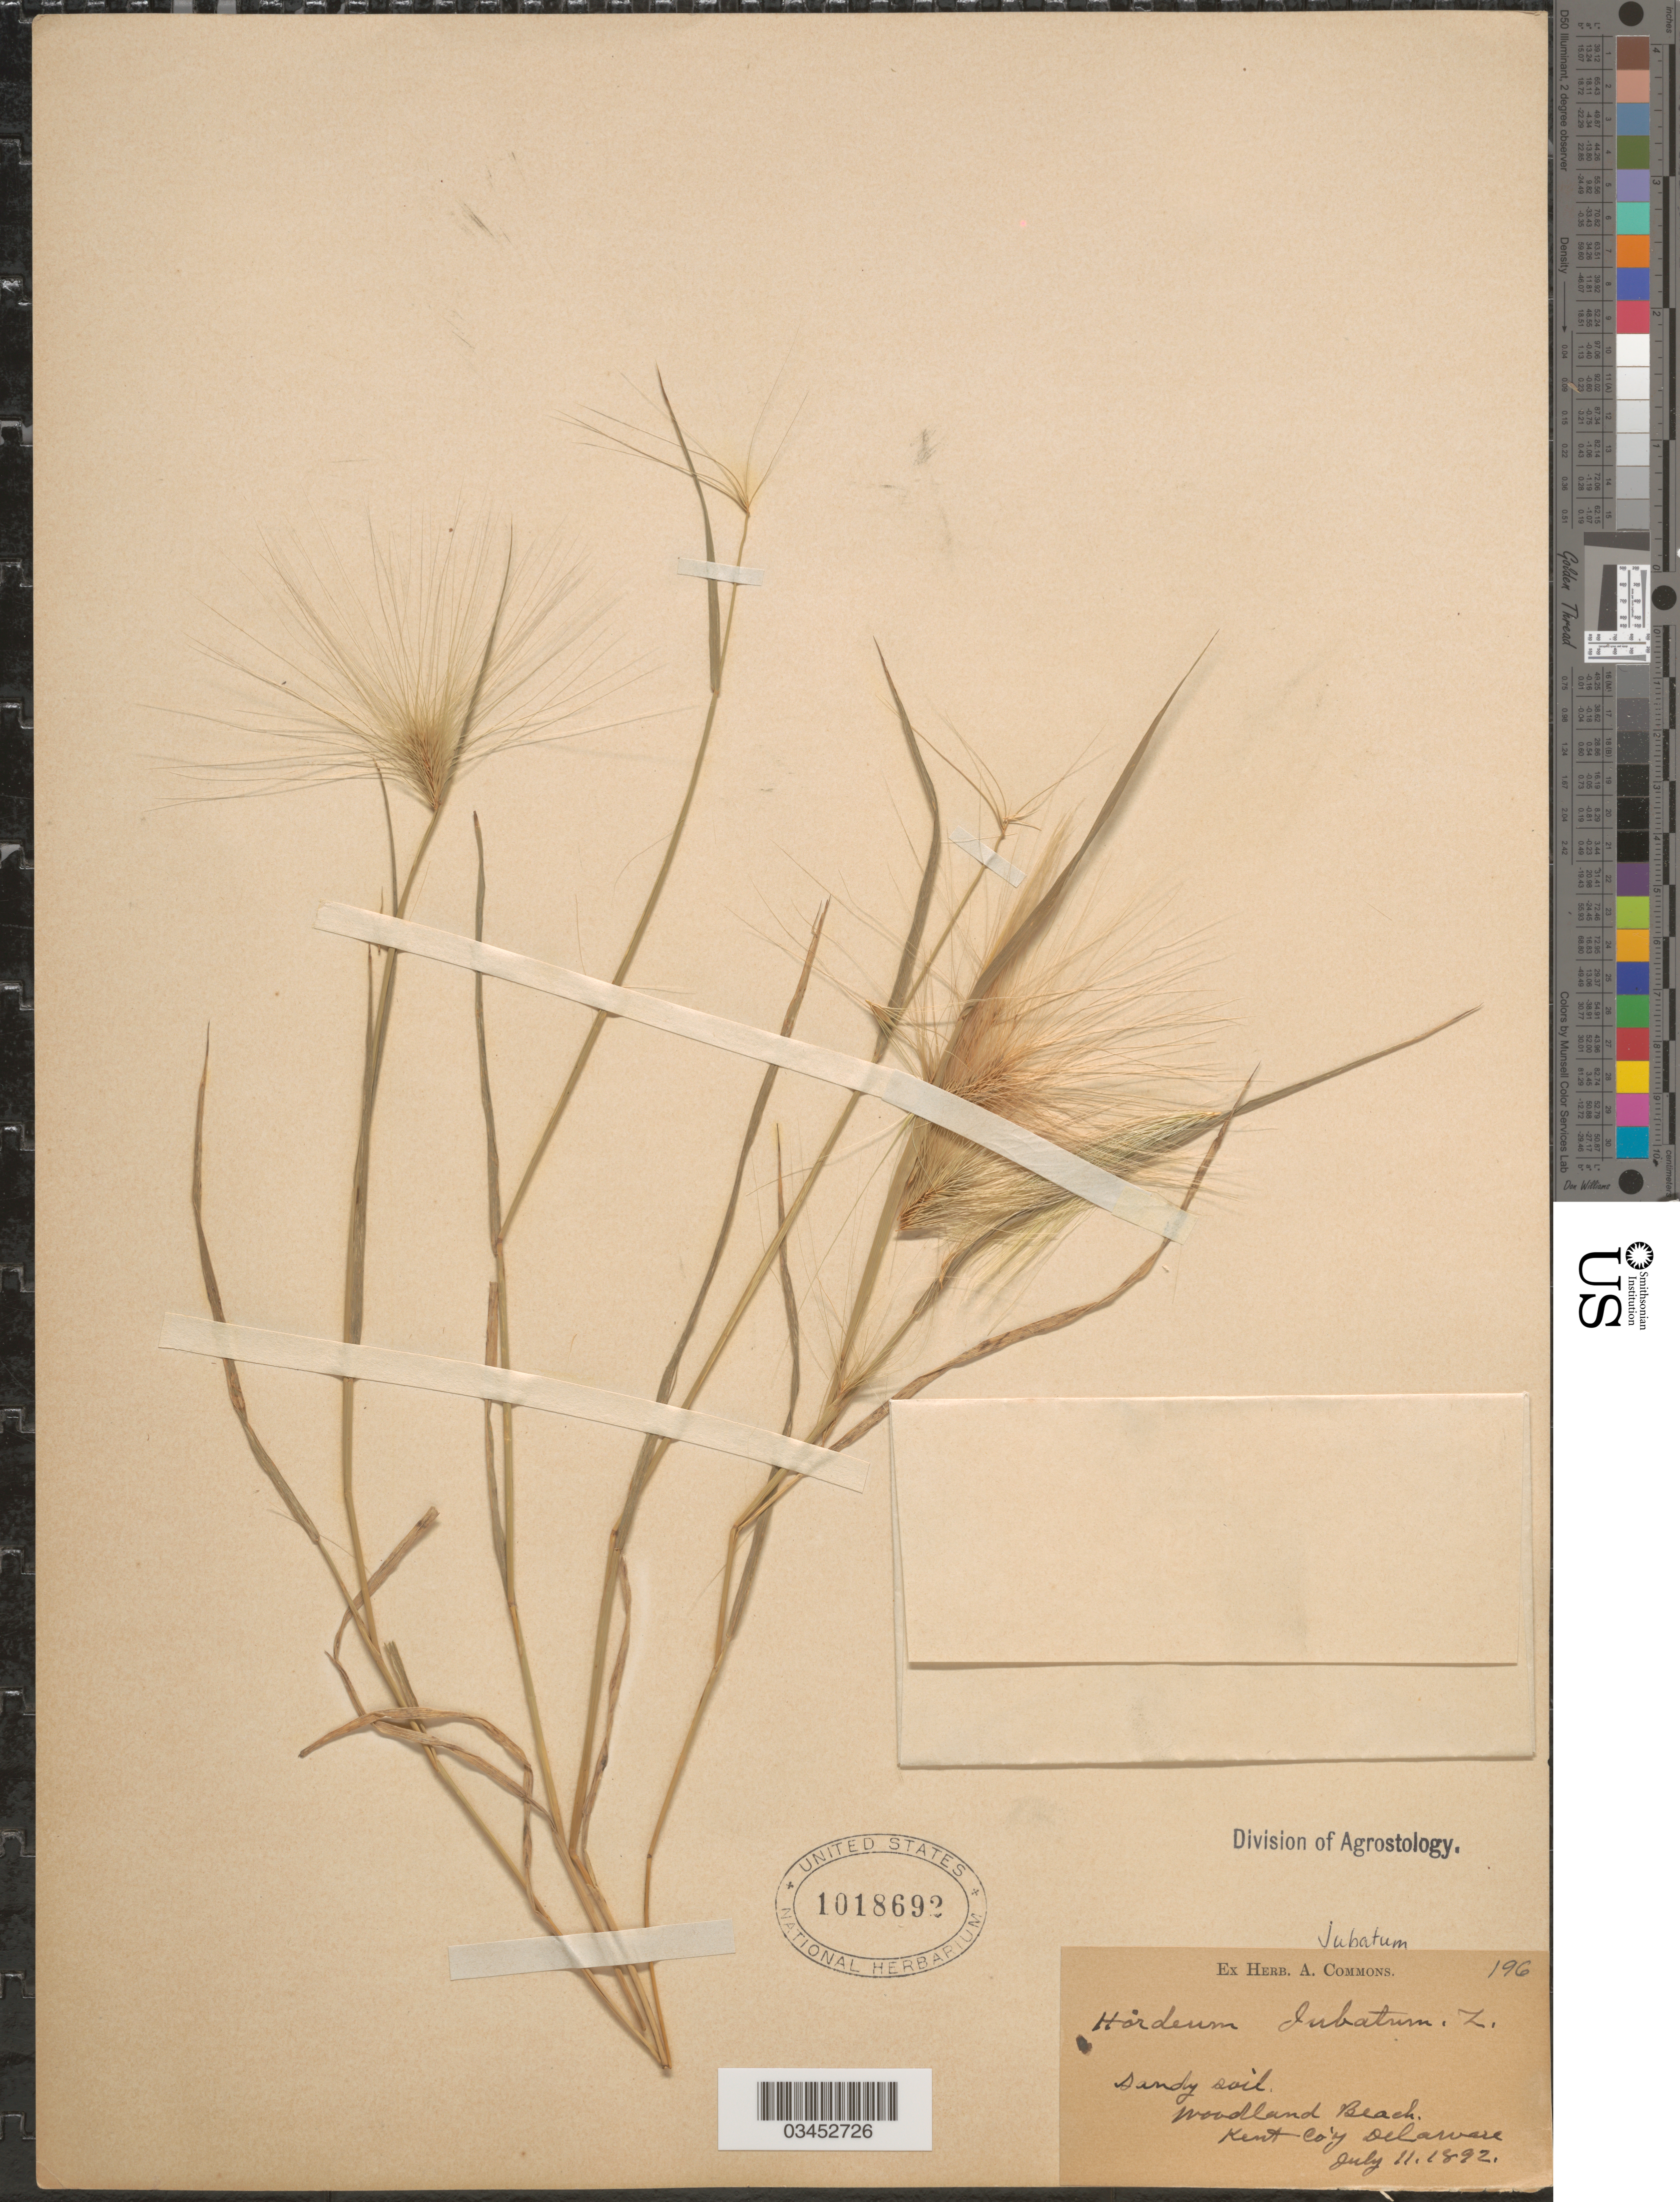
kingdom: Plantae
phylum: Tracheophyta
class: Liliopsida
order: Poales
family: Poaceae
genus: Hordeum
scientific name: Hordeum jubatum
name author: L.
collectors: ex herb. A. Commons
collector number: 196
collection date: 1892-07-11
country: United States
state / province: Delaware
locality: Sandy soil. Woodland Beach. Kent Co'y.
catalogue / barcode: US 1018692